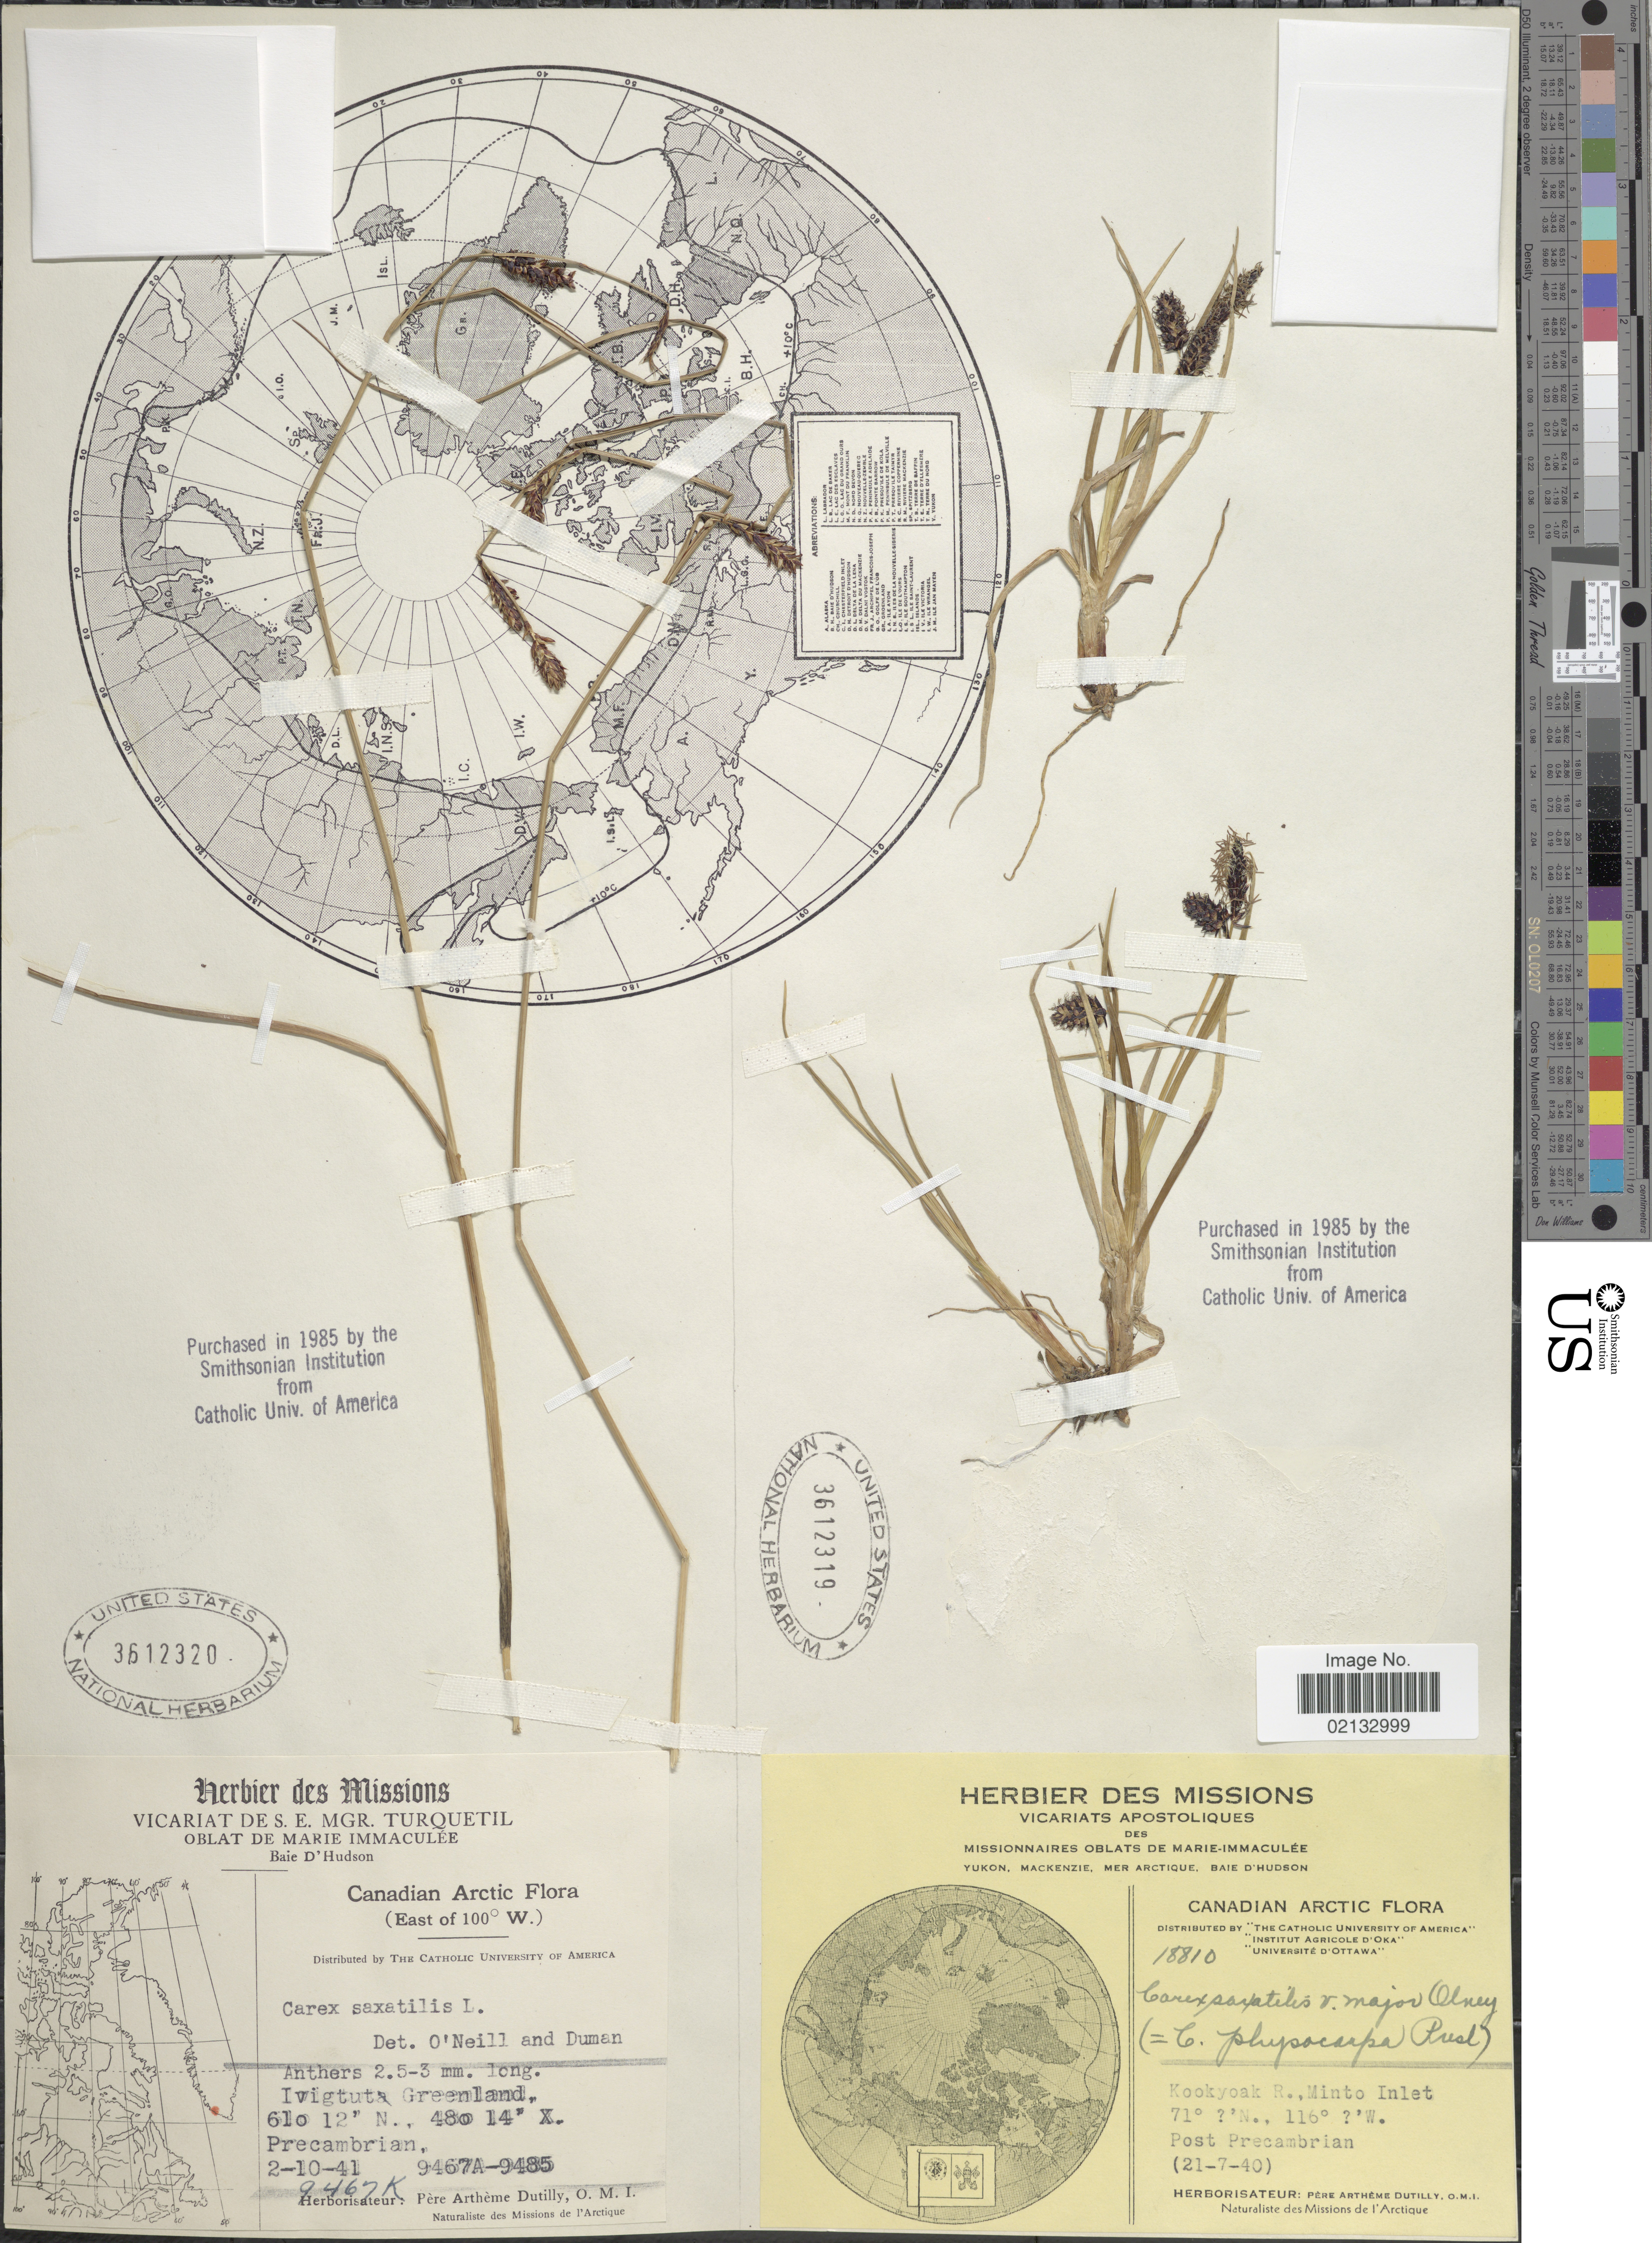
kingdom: Plantae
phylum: Tracheophyta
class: Liliopsida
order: Poales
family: Cyperaceae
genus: Carex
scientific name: Carex saxatilis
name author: L.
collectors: A. Dutilly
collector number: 9467K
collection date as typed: Transcribed d/m/y: 2/10/41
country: Greenland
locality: Ivigtuta Greenland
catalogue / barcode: US 3612320